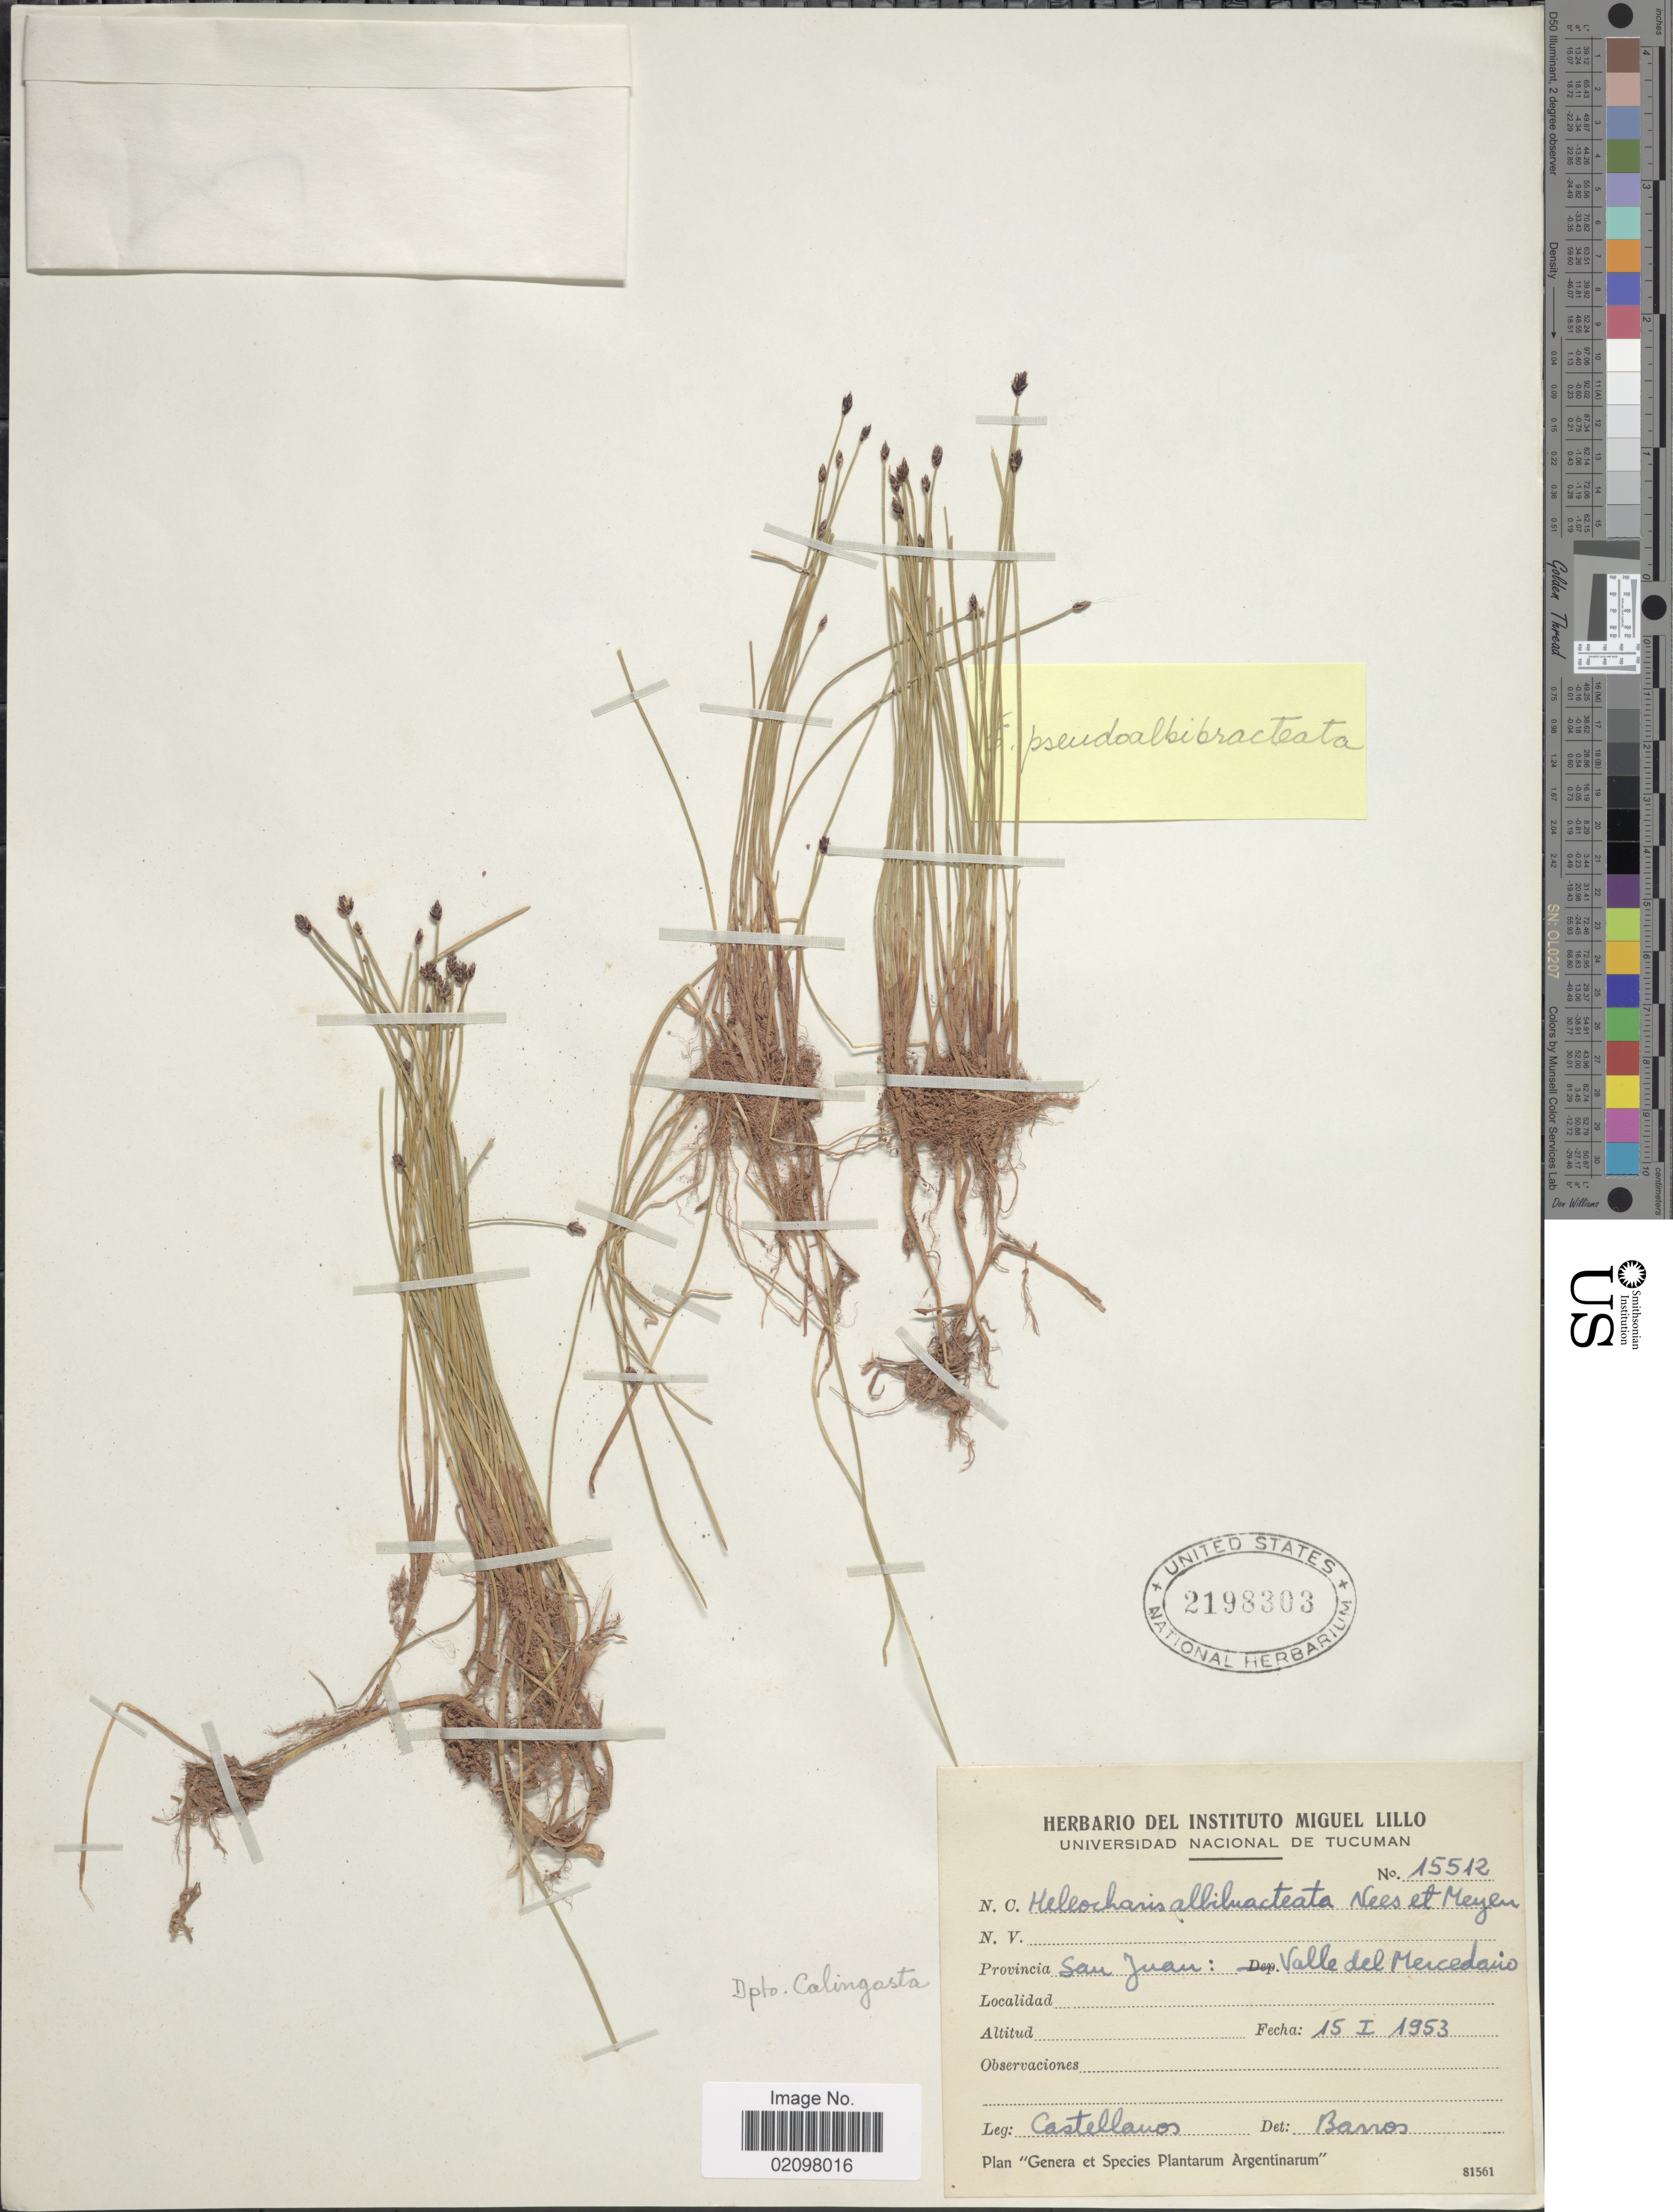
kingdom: Plantae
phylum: Tracheophyta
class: Liliopsida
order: Poales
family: Cyperaceae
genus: Eleocharis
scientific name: Eleocharis albibracteata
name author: Nees & Meyen ex Kunth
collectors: -- Castellanos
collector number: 15512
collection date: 1953-01-15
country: Argentina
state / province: San Juan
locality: Valle del Mercedano, Dpto Calingasta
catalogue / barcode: US 2198303